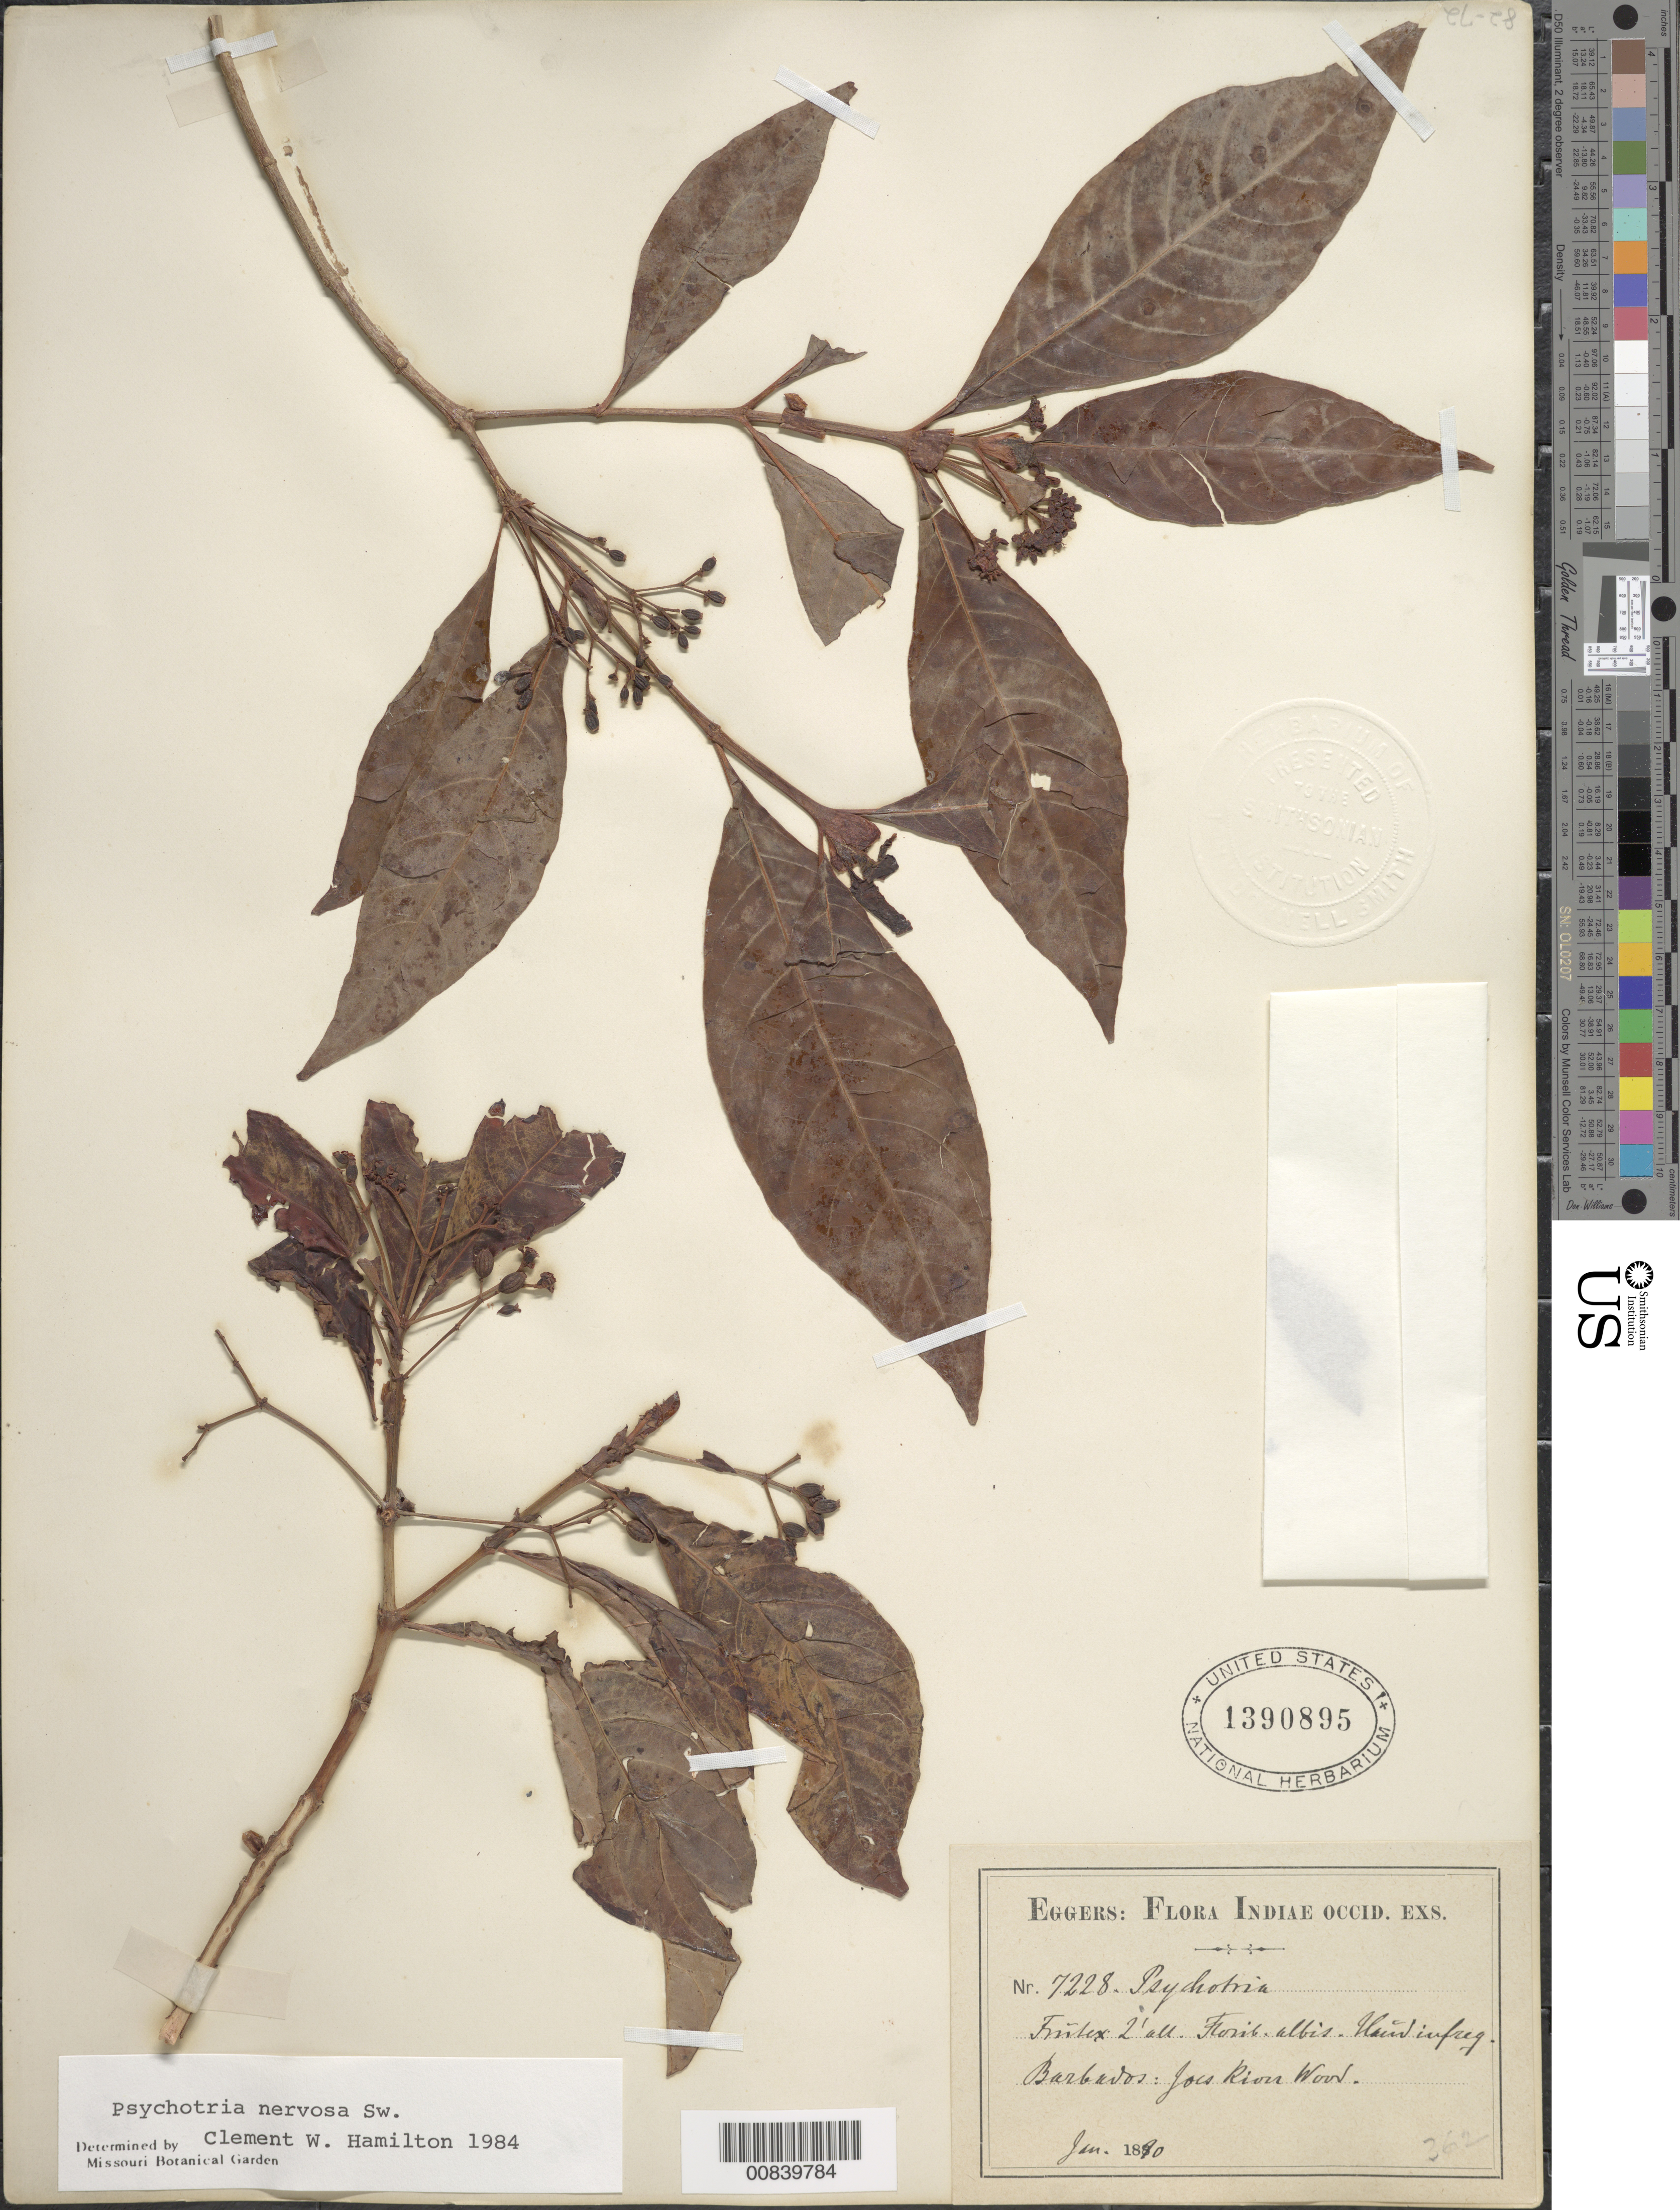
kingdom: Plantae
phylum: Tracheophyta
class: Magnoliopsida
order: Gentianales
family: Rubiaceae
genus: Psychotria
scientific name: Psychotria nervosa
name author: Sw.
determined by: Hamilton, C. W.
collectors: H. F. A. von Eggers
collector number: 7228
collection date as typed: Jan 1890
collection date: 1890-01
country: Barbados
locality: Joes River Wood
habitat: Woods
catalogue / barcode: US 1390895